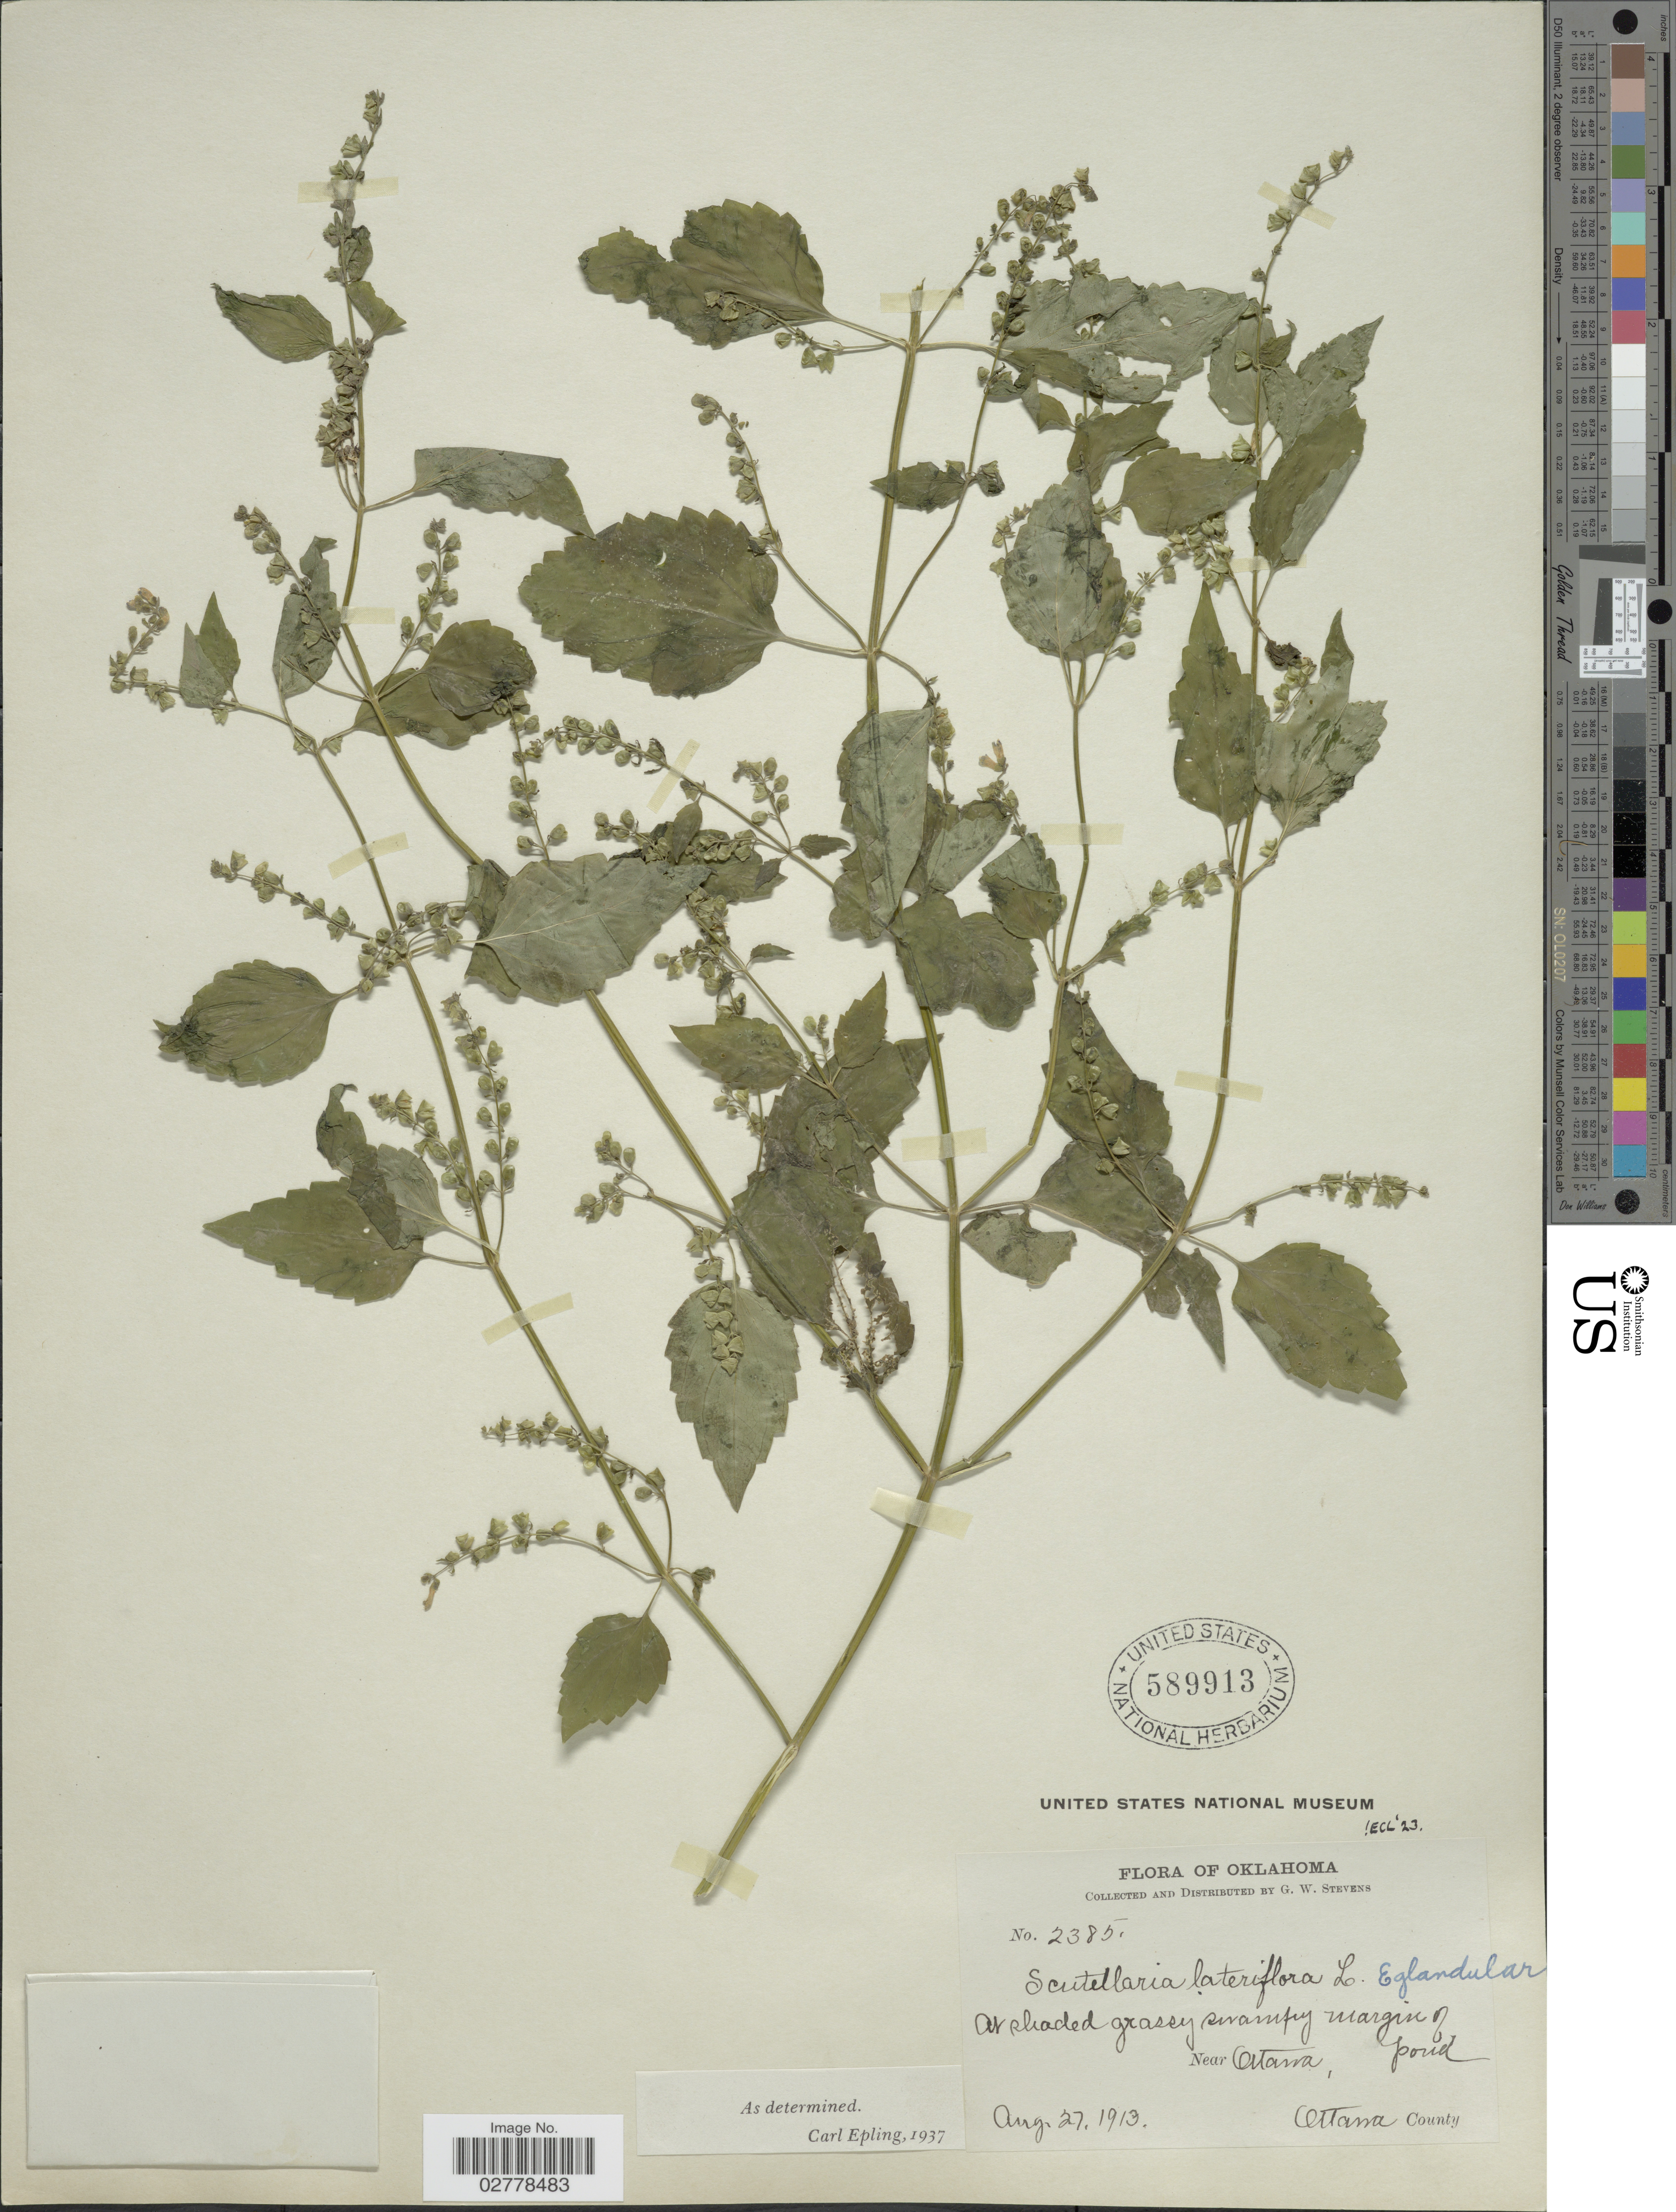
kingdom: Plantae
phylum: Tracheophyta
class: Magnoliopsida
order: Lamiales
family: Lamiaceae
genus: Scutellaria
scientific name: Scutellaria lateriflora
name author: L.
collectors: G. W. Stevens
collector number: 2385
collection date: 1913-08-27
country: United States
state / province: Oklahoma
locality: At shaded grassy swampy margin of pond. Near Ottawa, Ottawa County.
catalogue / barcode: US 589913